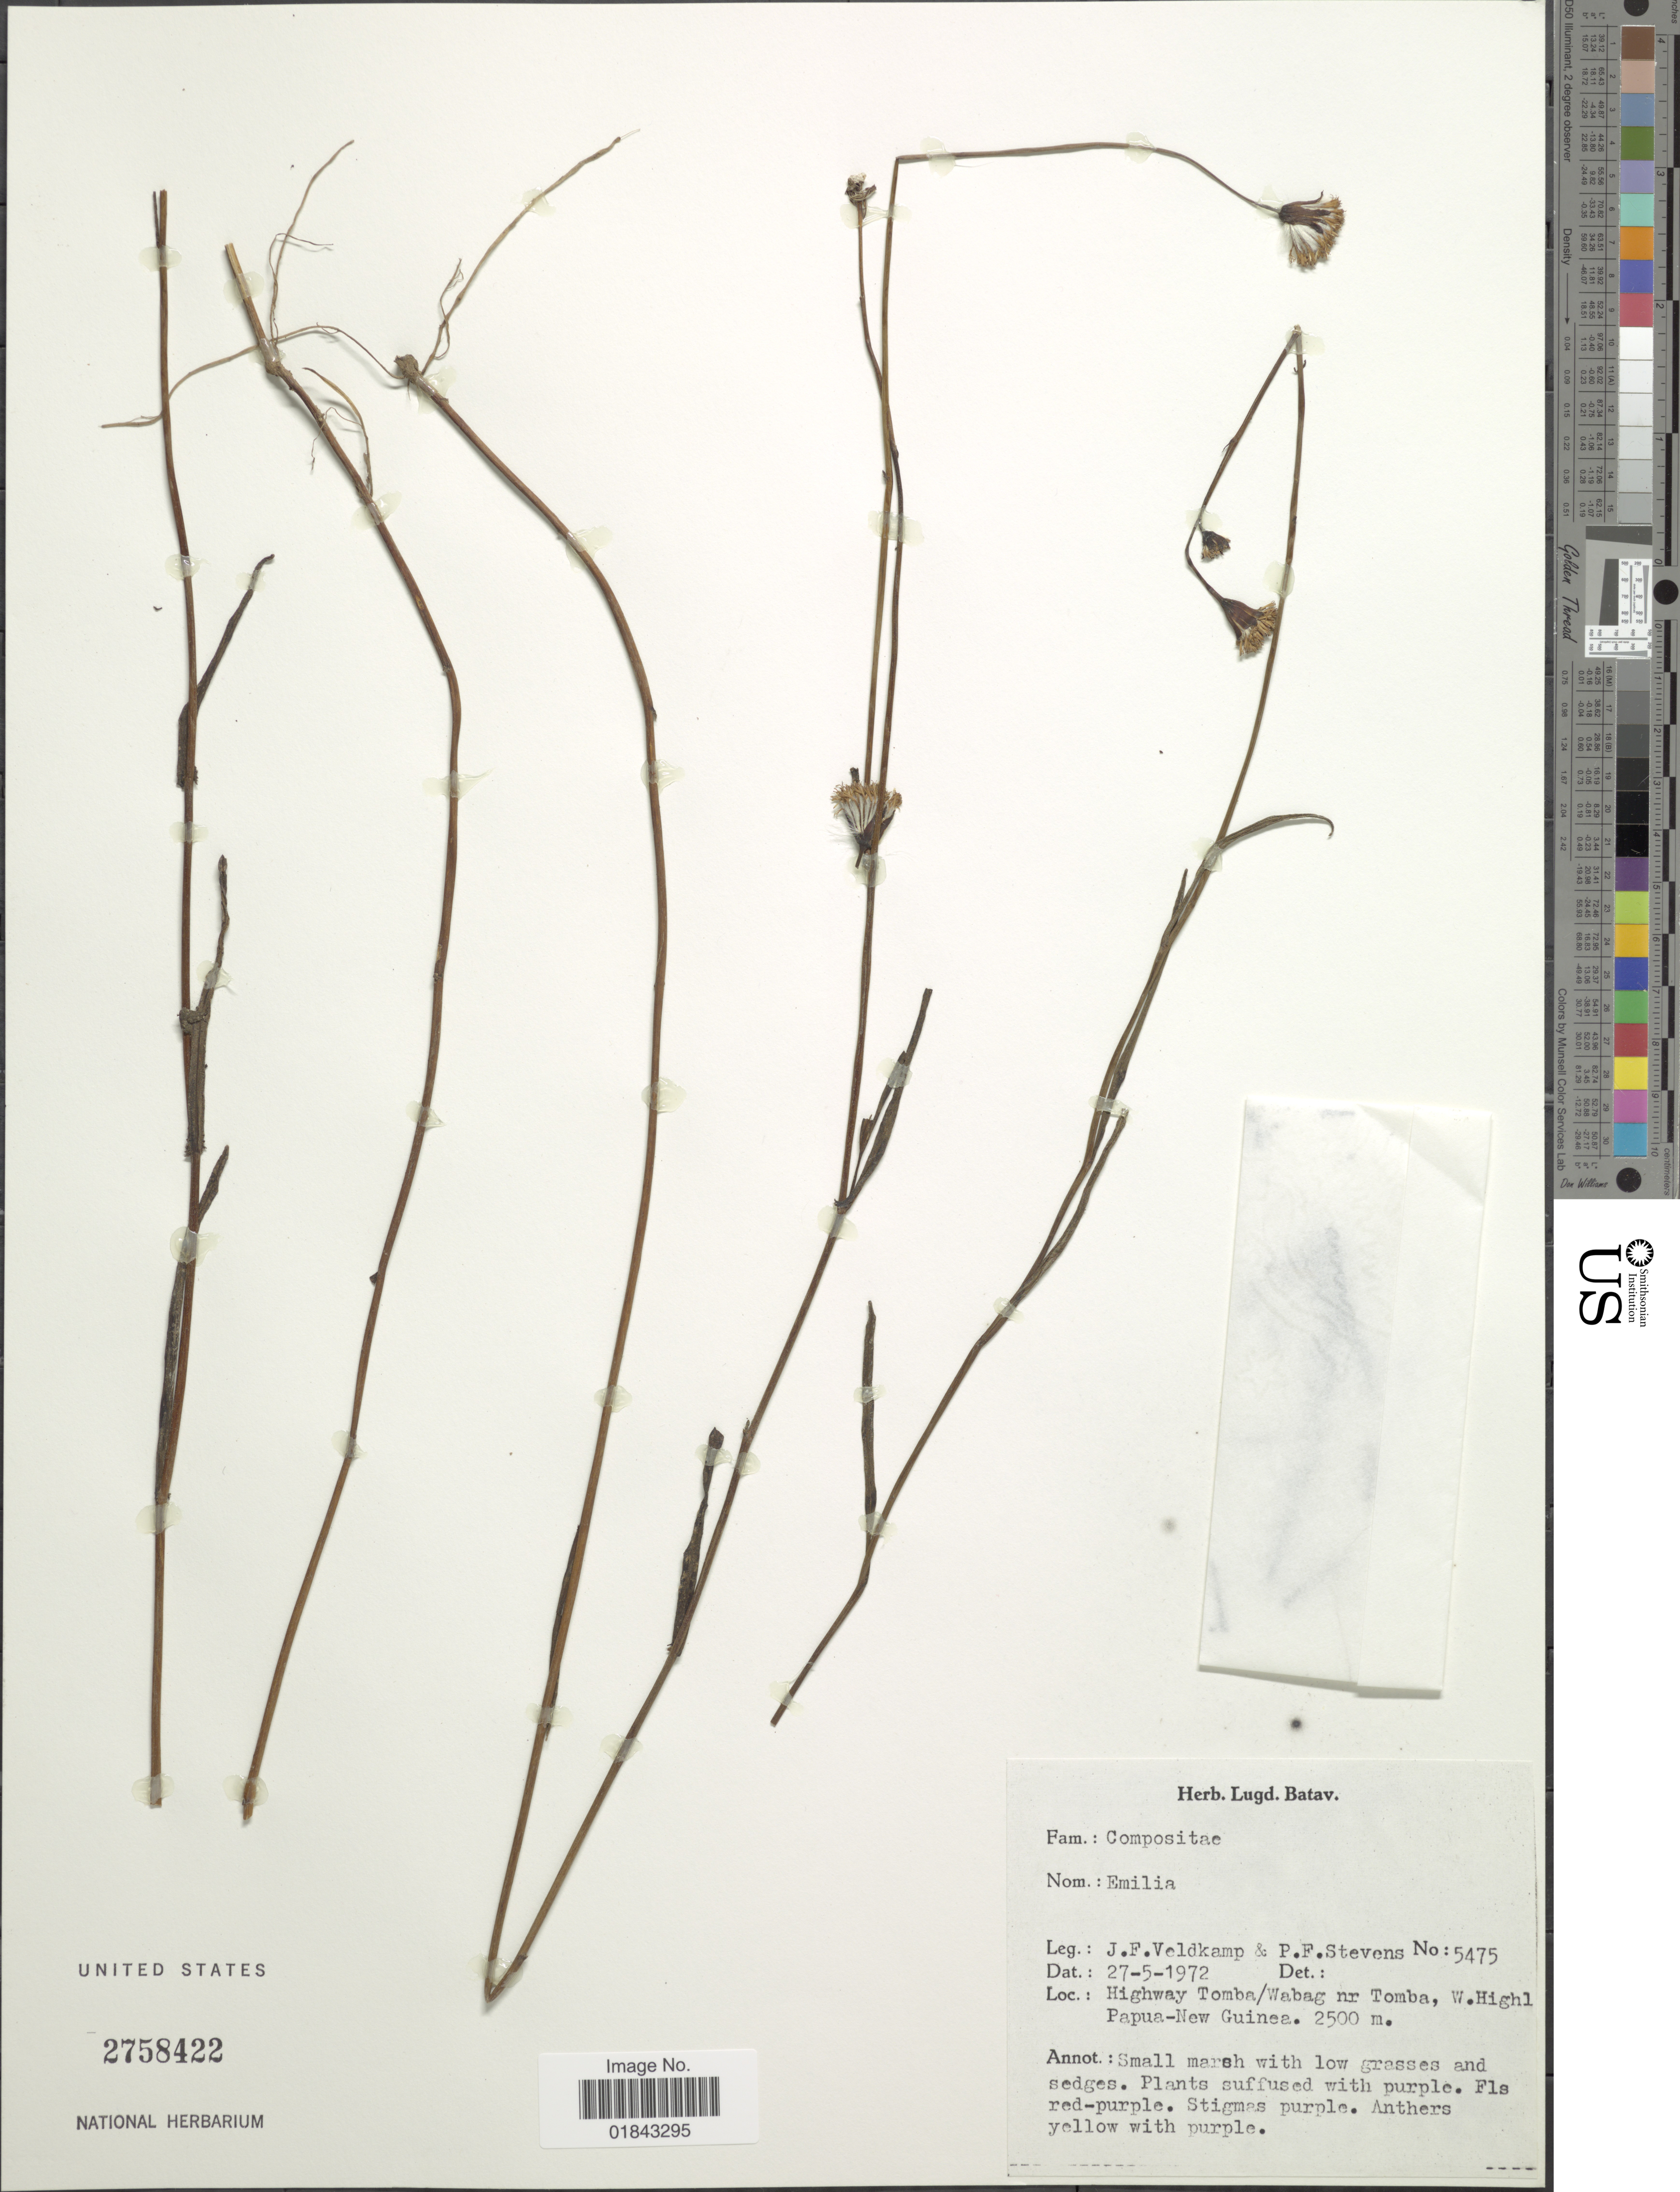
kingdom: Plantae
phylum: Tracheophyta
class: Magnoliopsida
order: Asterales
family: Asteraceae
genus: Emilia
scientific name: Emilia papuana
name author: Mattf.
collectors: J. F. Veldkamp & P. F. Stevens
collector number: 5475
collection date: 1972-05-27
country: Papua New Guinea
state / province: Western Highlands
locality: Highway Tomba/ Wabag nr Tomba, W. Highl, small marsh with low grasses and sedges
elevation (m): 2500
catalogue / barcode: US 2758422